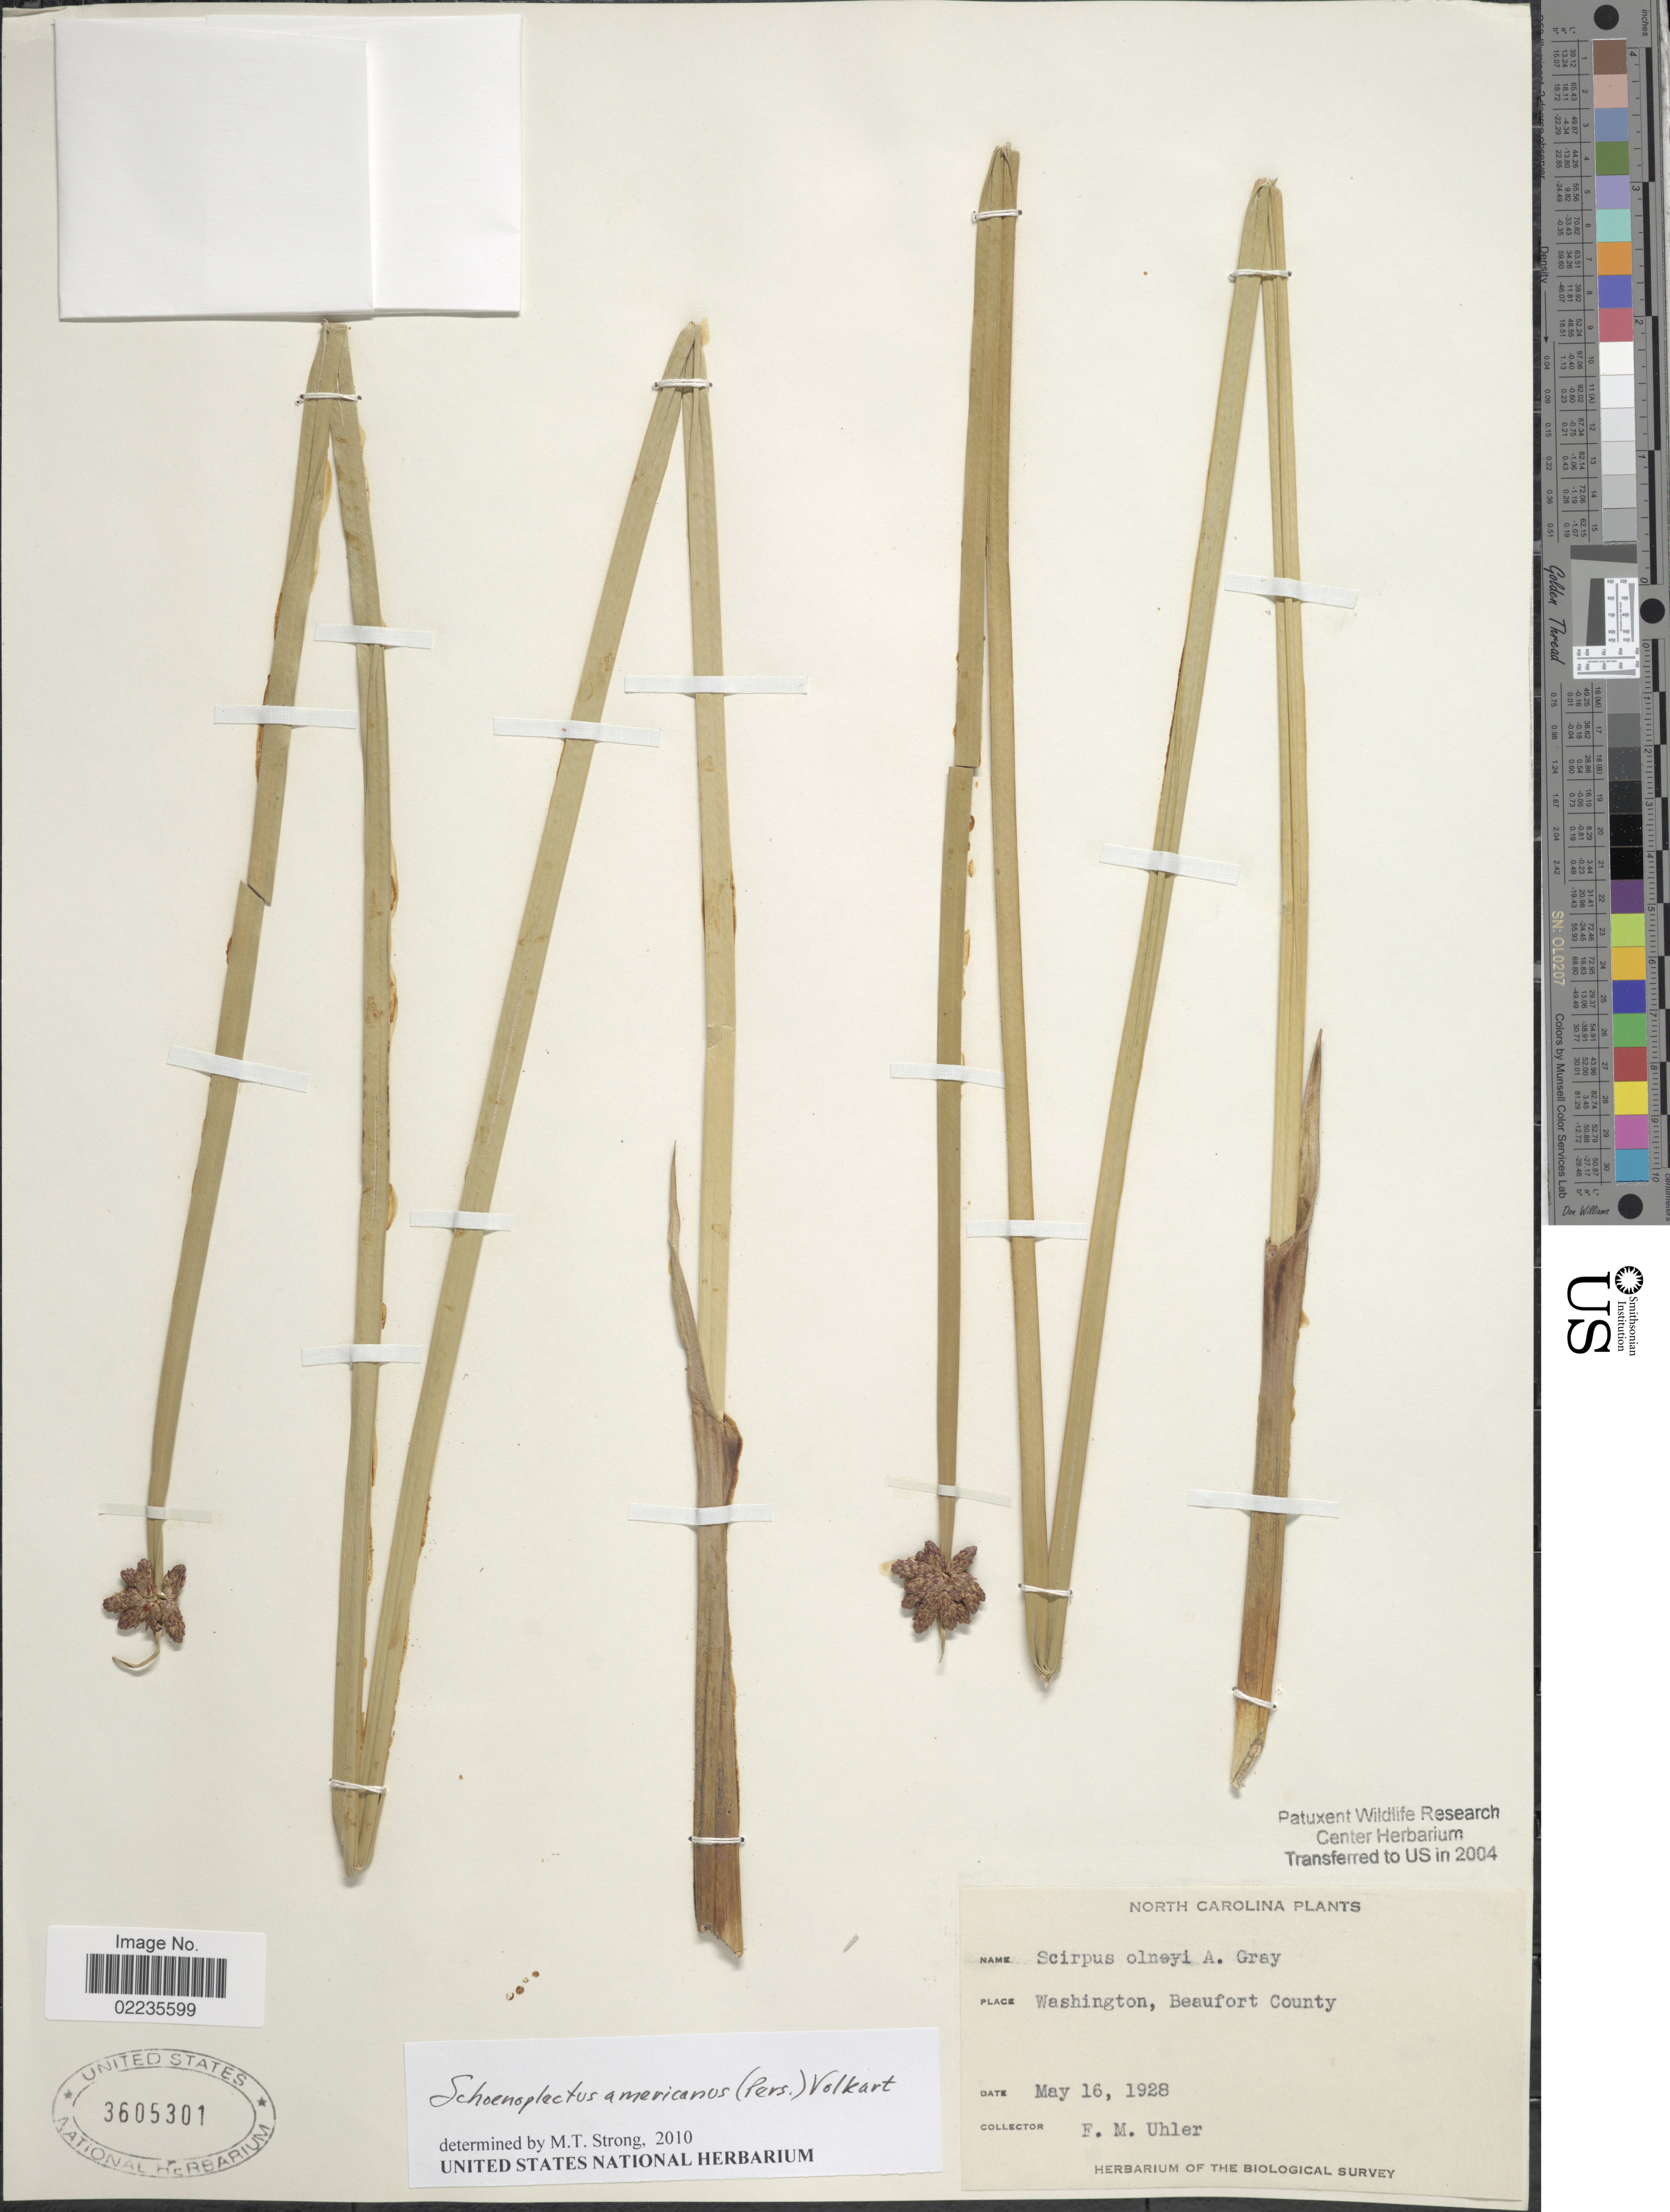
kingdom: Plantae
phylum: Tracheophyta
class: Liliopsida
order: Poales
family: Cyperaceae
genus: Schoenoplectus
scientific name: Schoenoplectus americanus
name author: (Pers.) Volkart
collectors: F. M. Uhler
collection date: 1928-05-16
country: United States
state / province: North Carolina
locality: Washington, Beaufort County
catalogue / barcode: US 3605301